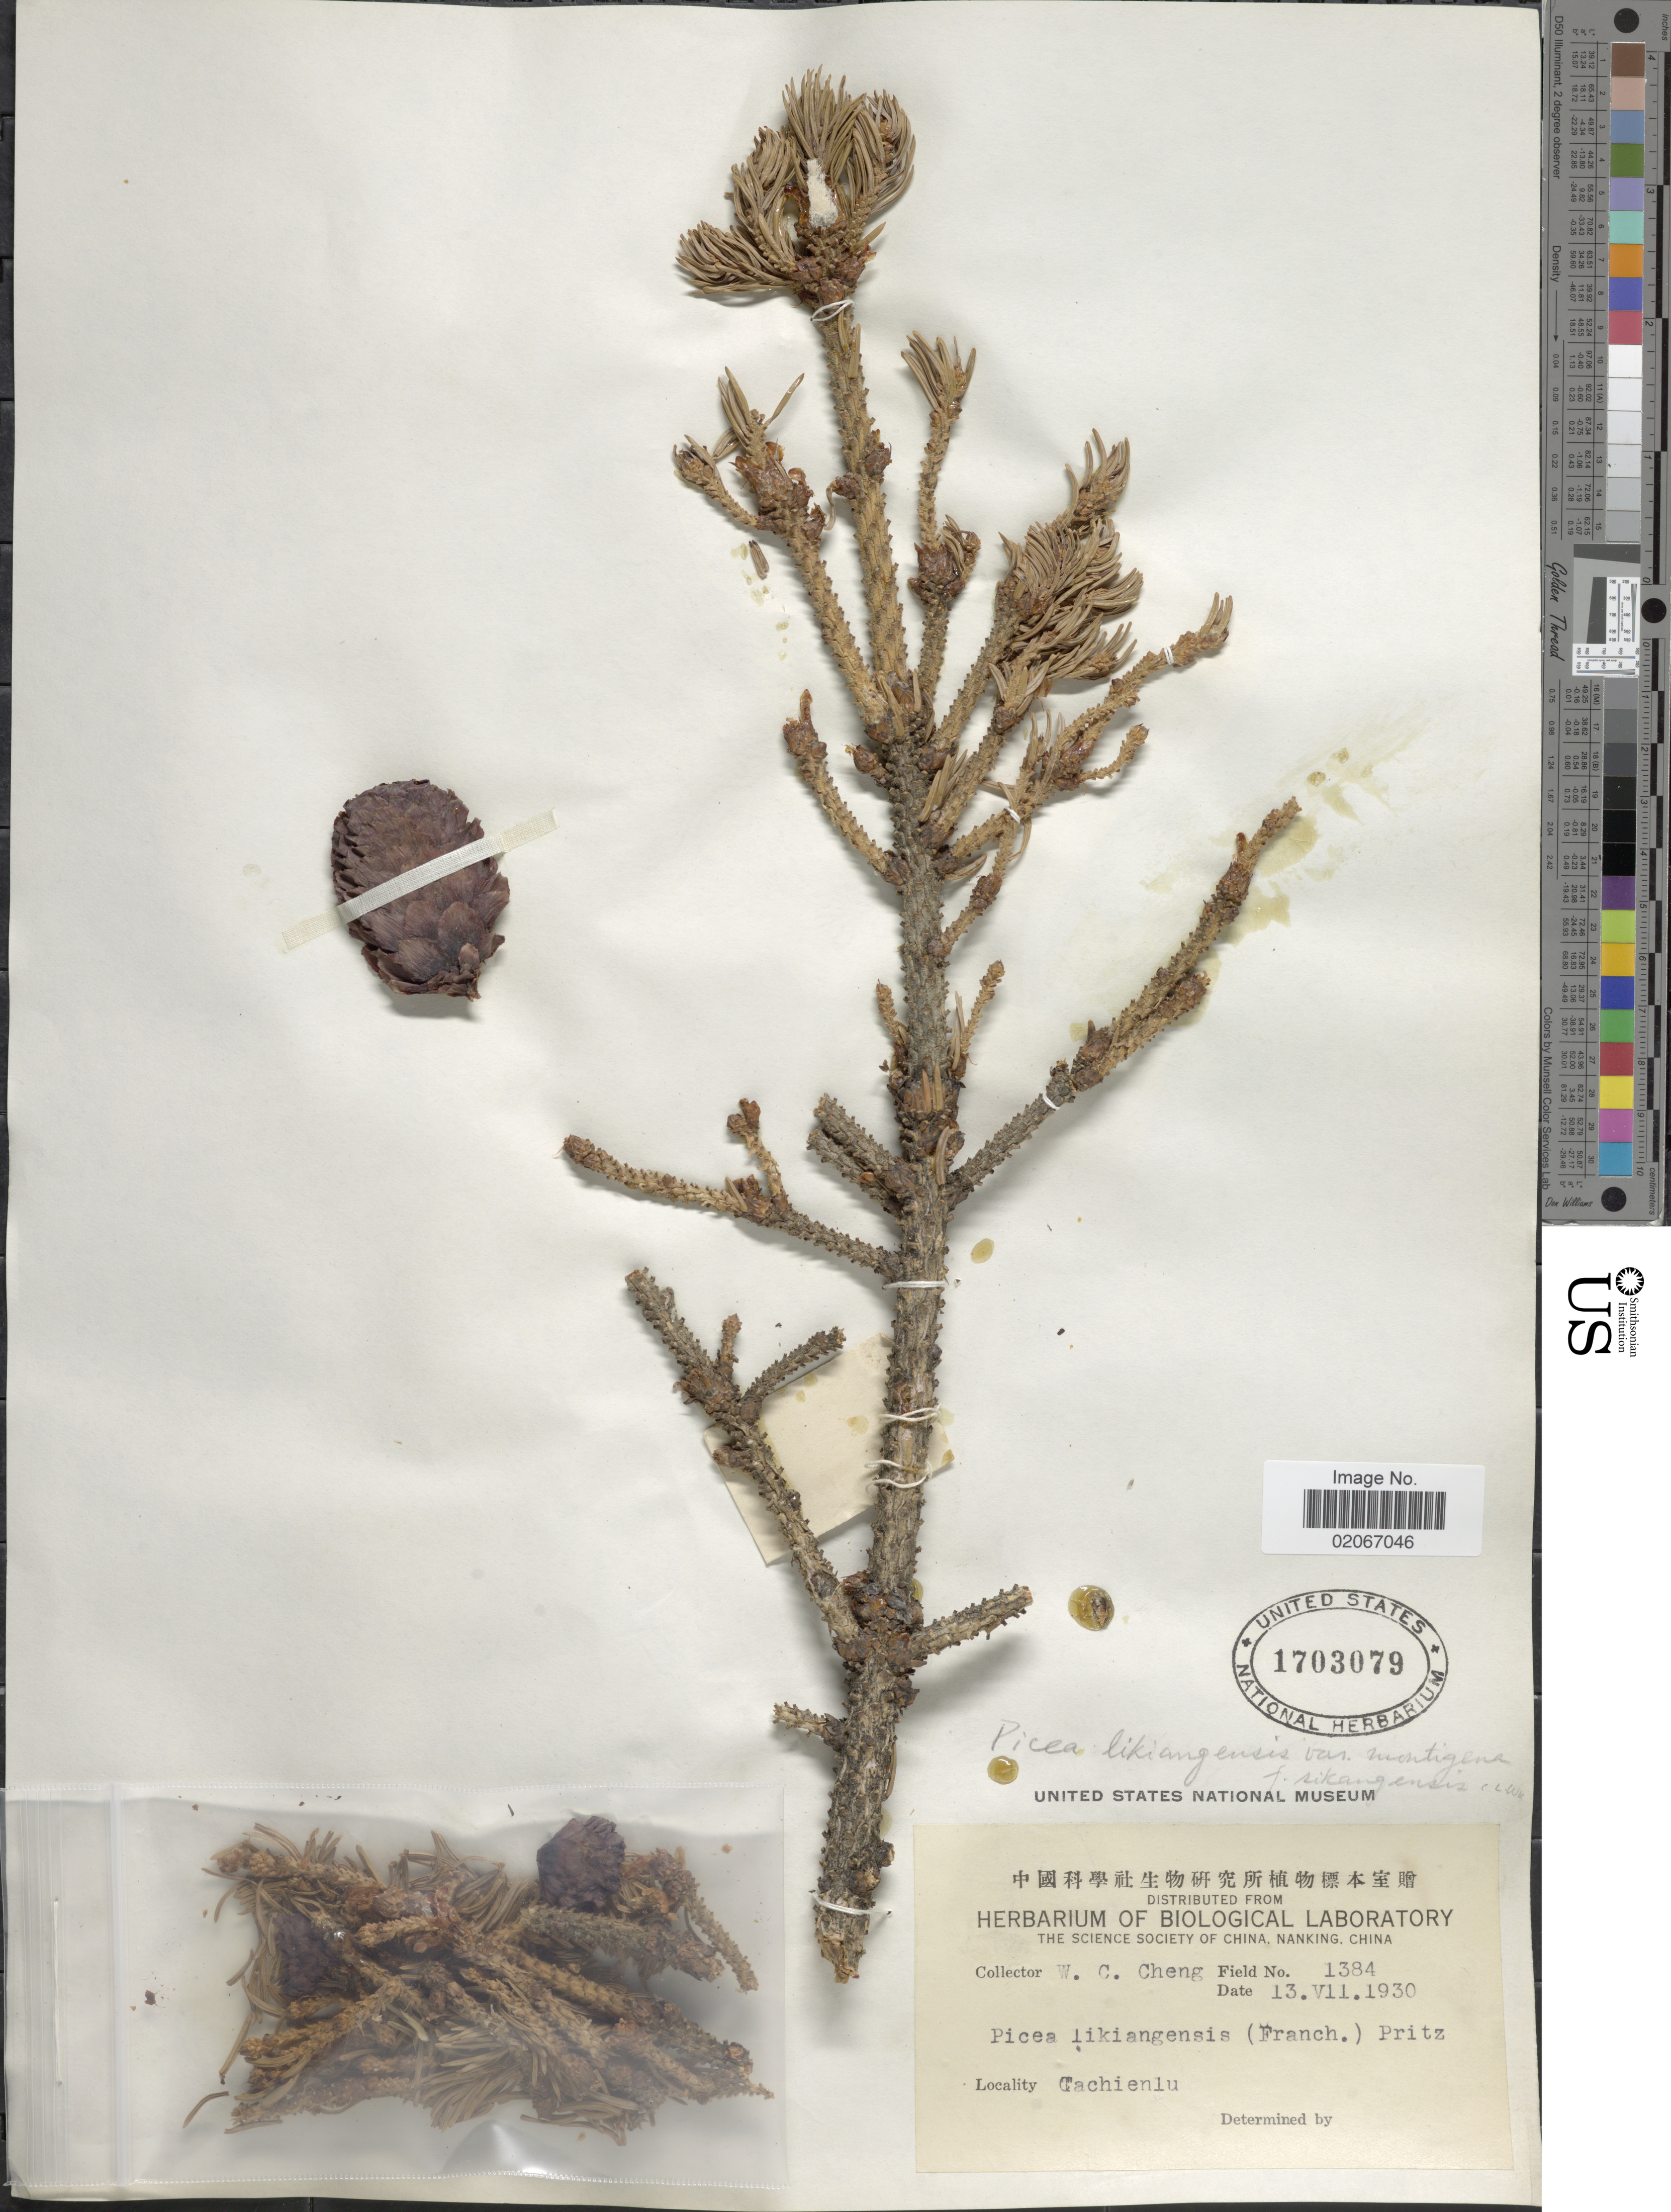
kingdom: Plantae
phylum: Tracheophyta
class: Pinopsida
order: Pinales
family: Pinaceae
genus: Picea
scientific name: Picea likiangensis var. montigena x P. sikangensis W.C. Cheng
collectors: W. C. Cheng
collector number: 1384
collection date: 1930-07-13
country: China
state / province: Sichuan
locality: Tachienlu [interpreted]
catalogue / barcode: US 1703079